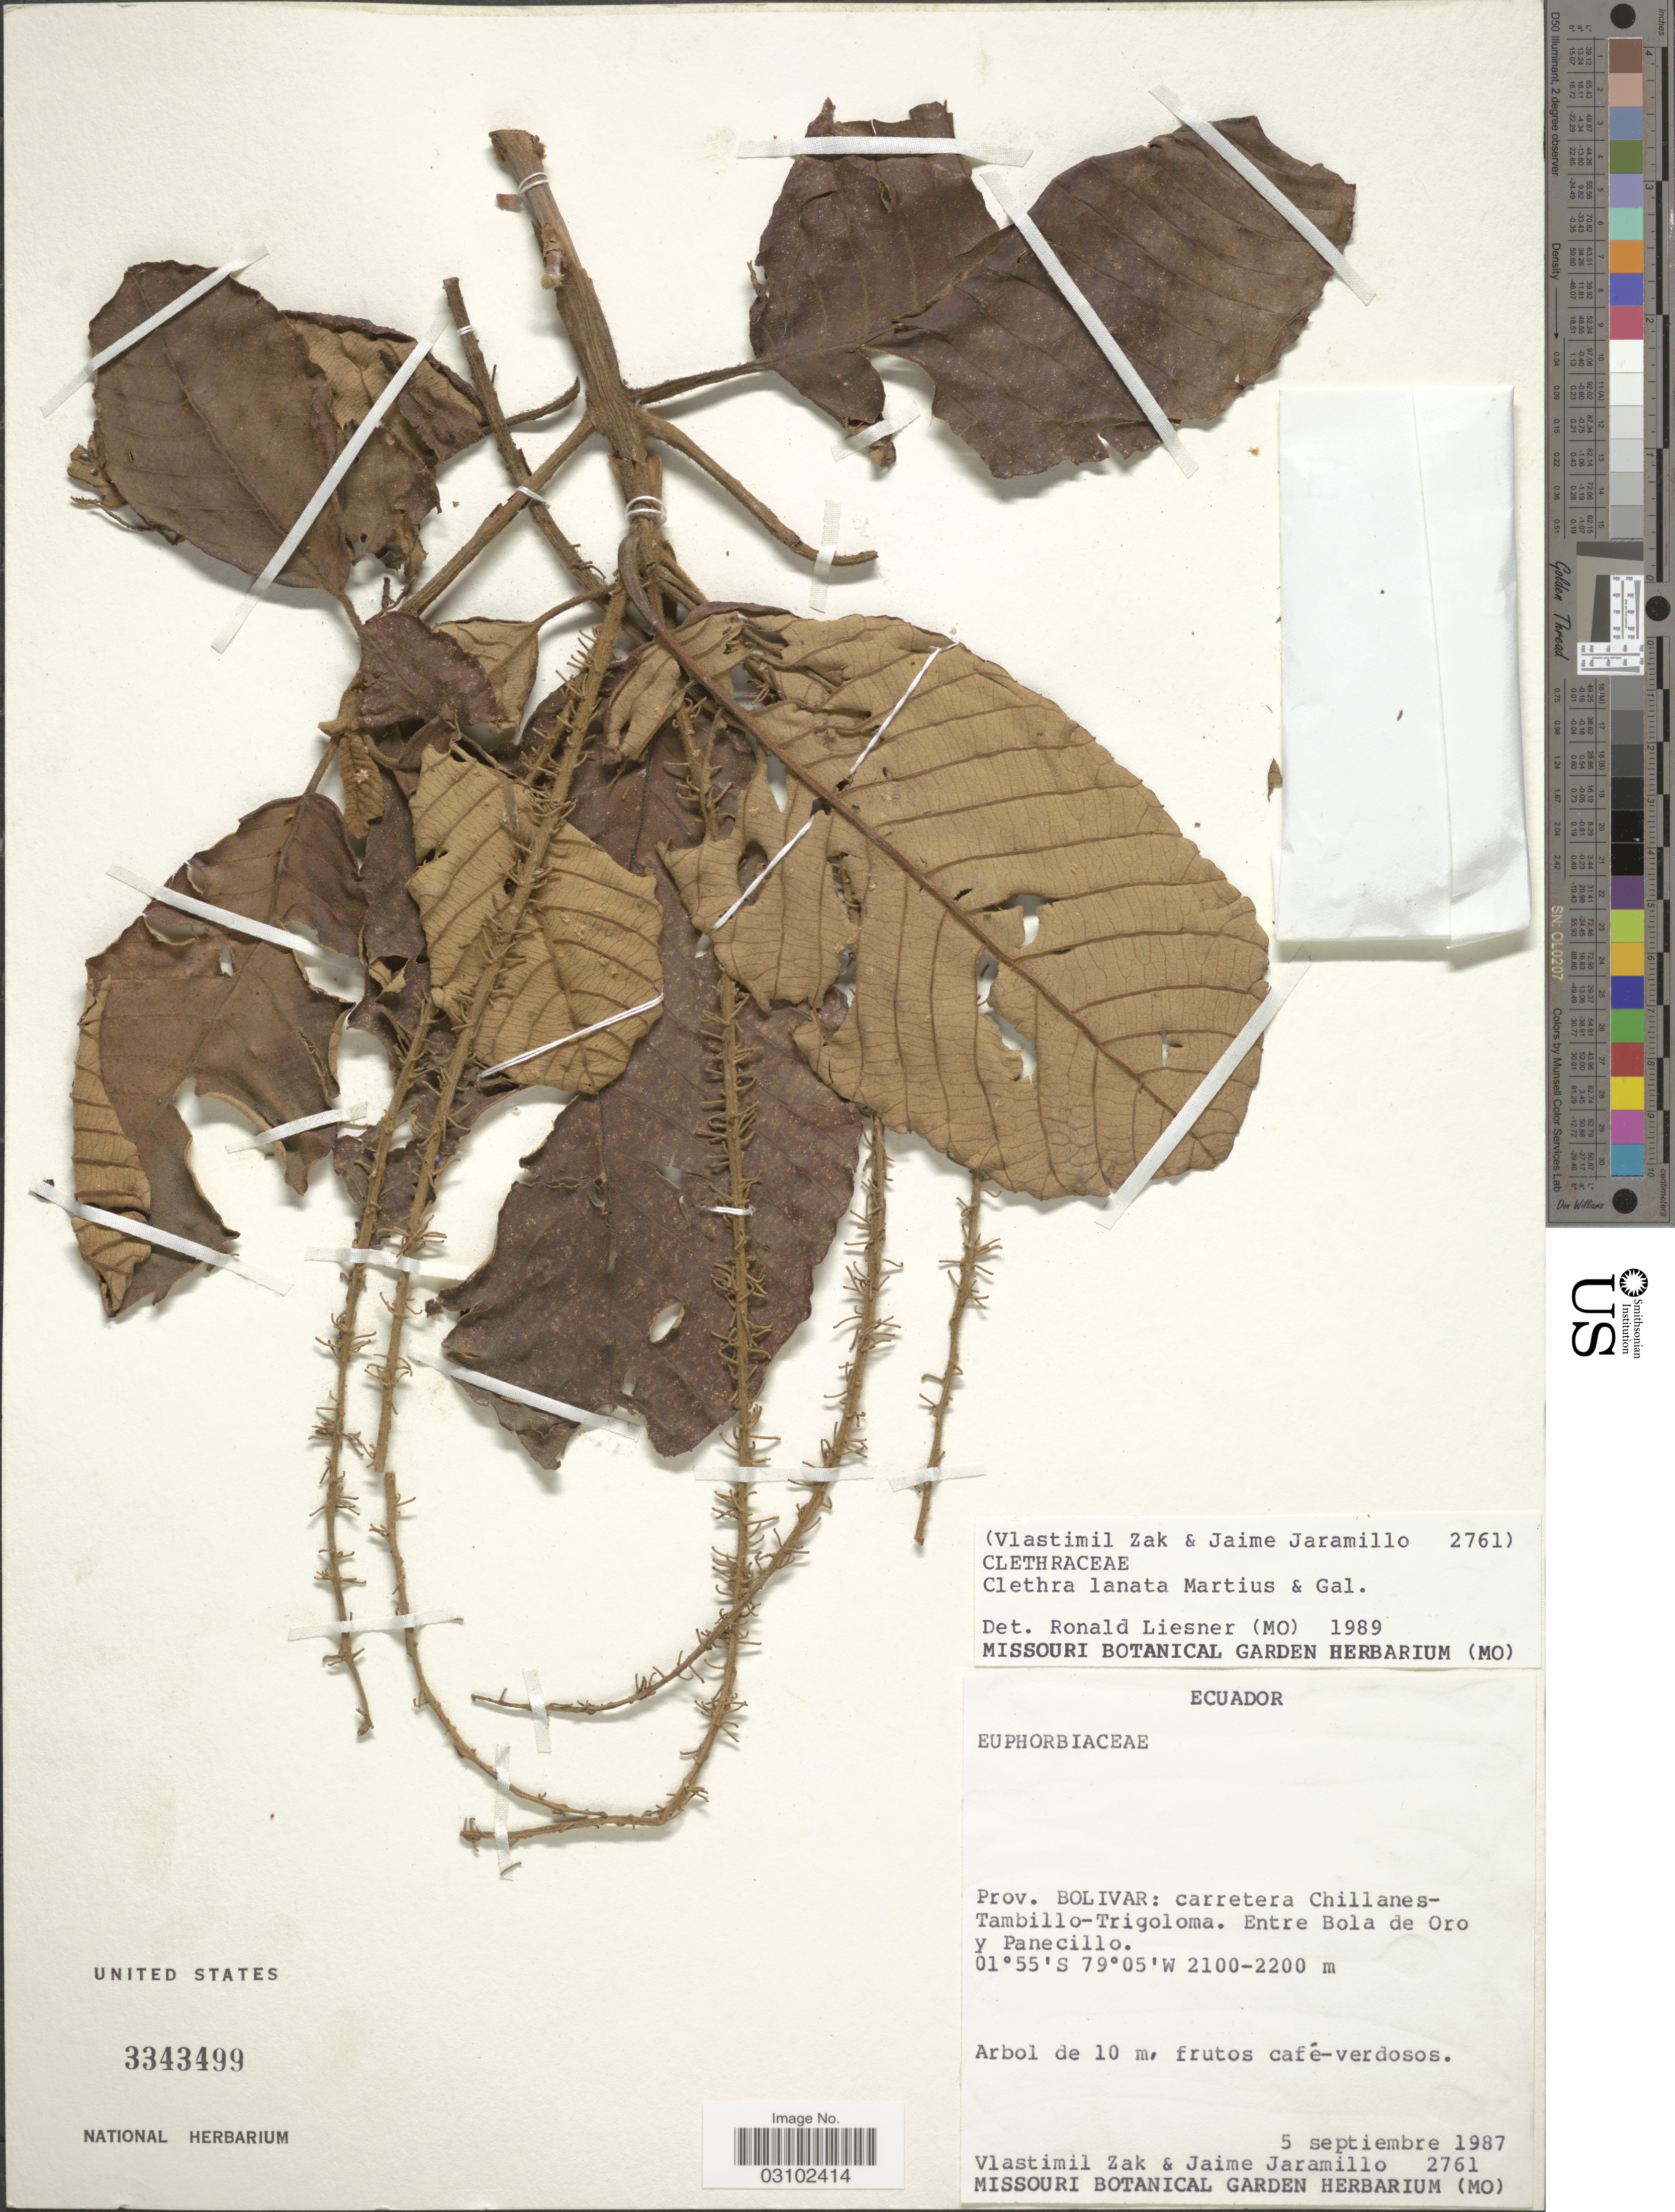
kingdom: Plantae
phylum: Tracheophyta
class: Magnoliopsida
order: Ericales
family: Clethraceae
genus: Clethra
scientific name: Clethra lanata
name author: M. Martens & Galeotti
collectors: V. Zak & J. Jaramillo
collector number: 2761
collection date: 1987-09-05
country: Ecuador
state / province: Bolívar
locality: Carretera Chillanes-Tambillo-Trigoloma. Entre Bola de Oro y Panecillo.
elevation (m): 2100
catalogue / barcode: US 3343499